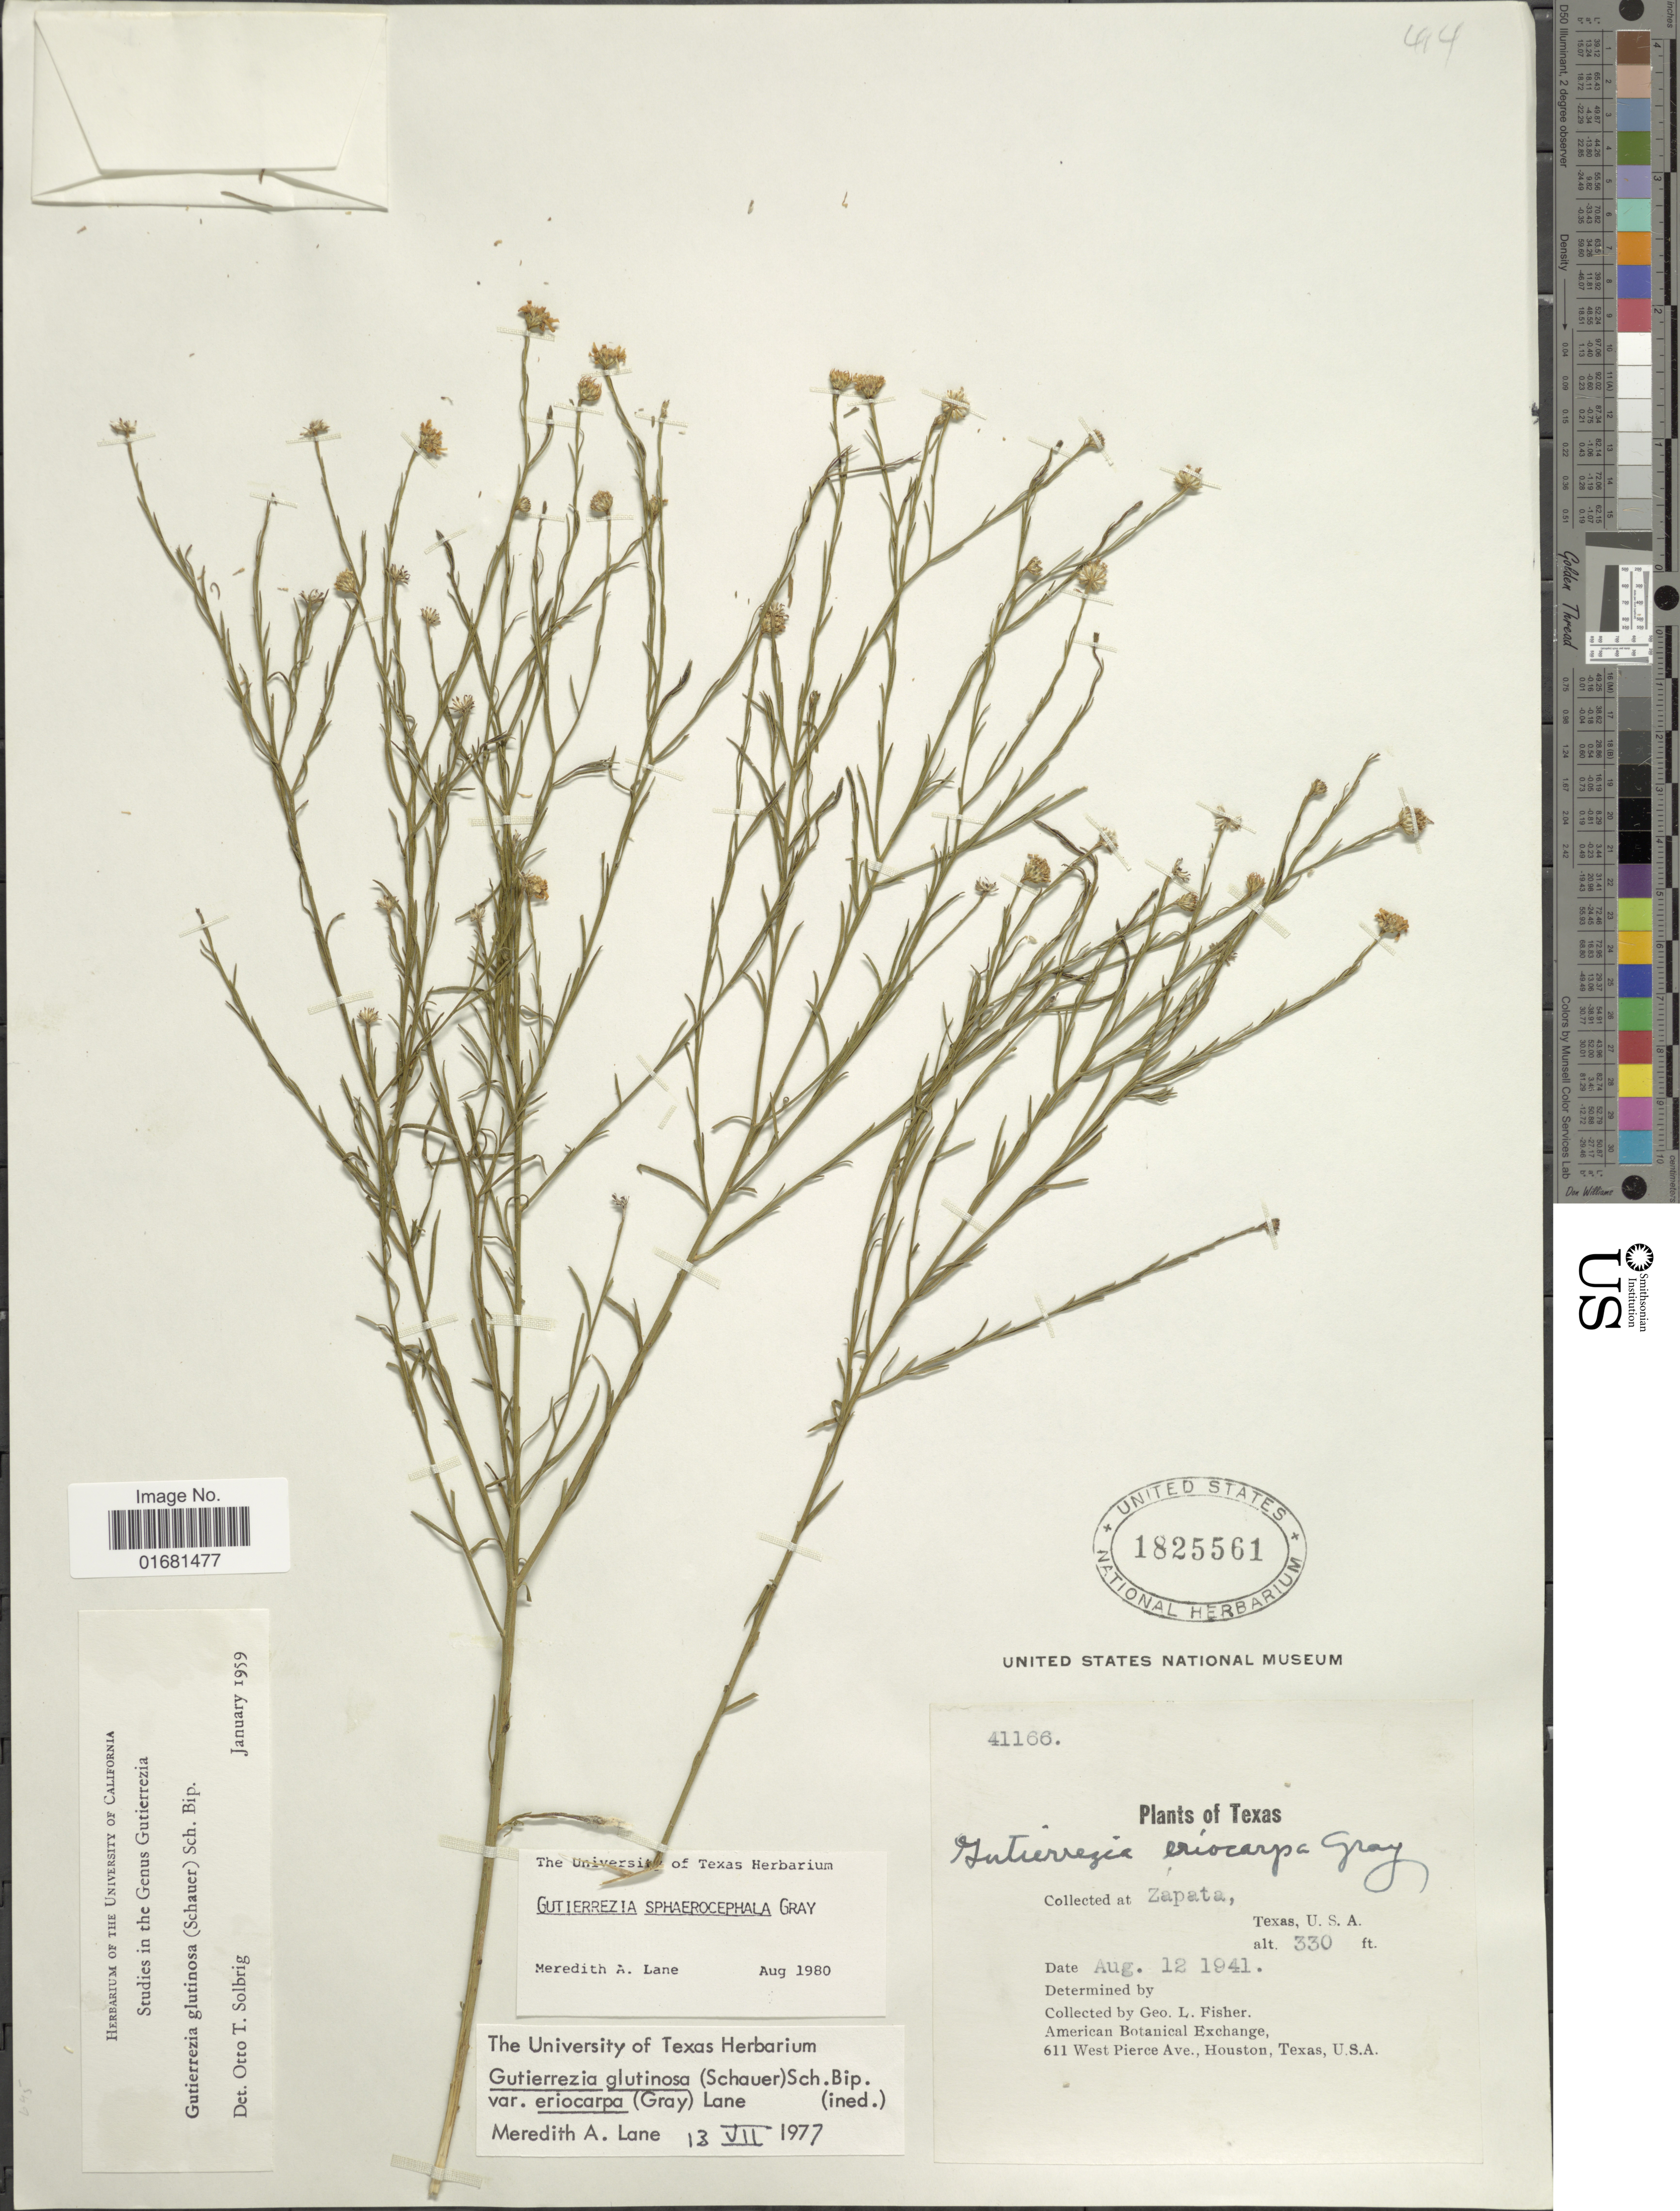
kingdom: Plantae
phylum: Tracheophyta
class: Magnoliopsida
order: Asterales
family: Asteraceae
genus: Gutierrezia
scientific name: Gutierrezia sphaerocephala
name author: A. Gray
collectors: G. L. Fisher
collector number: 41166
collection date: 1941-08-12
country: United States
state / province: Texas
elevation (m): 101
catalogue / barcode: US 1825561